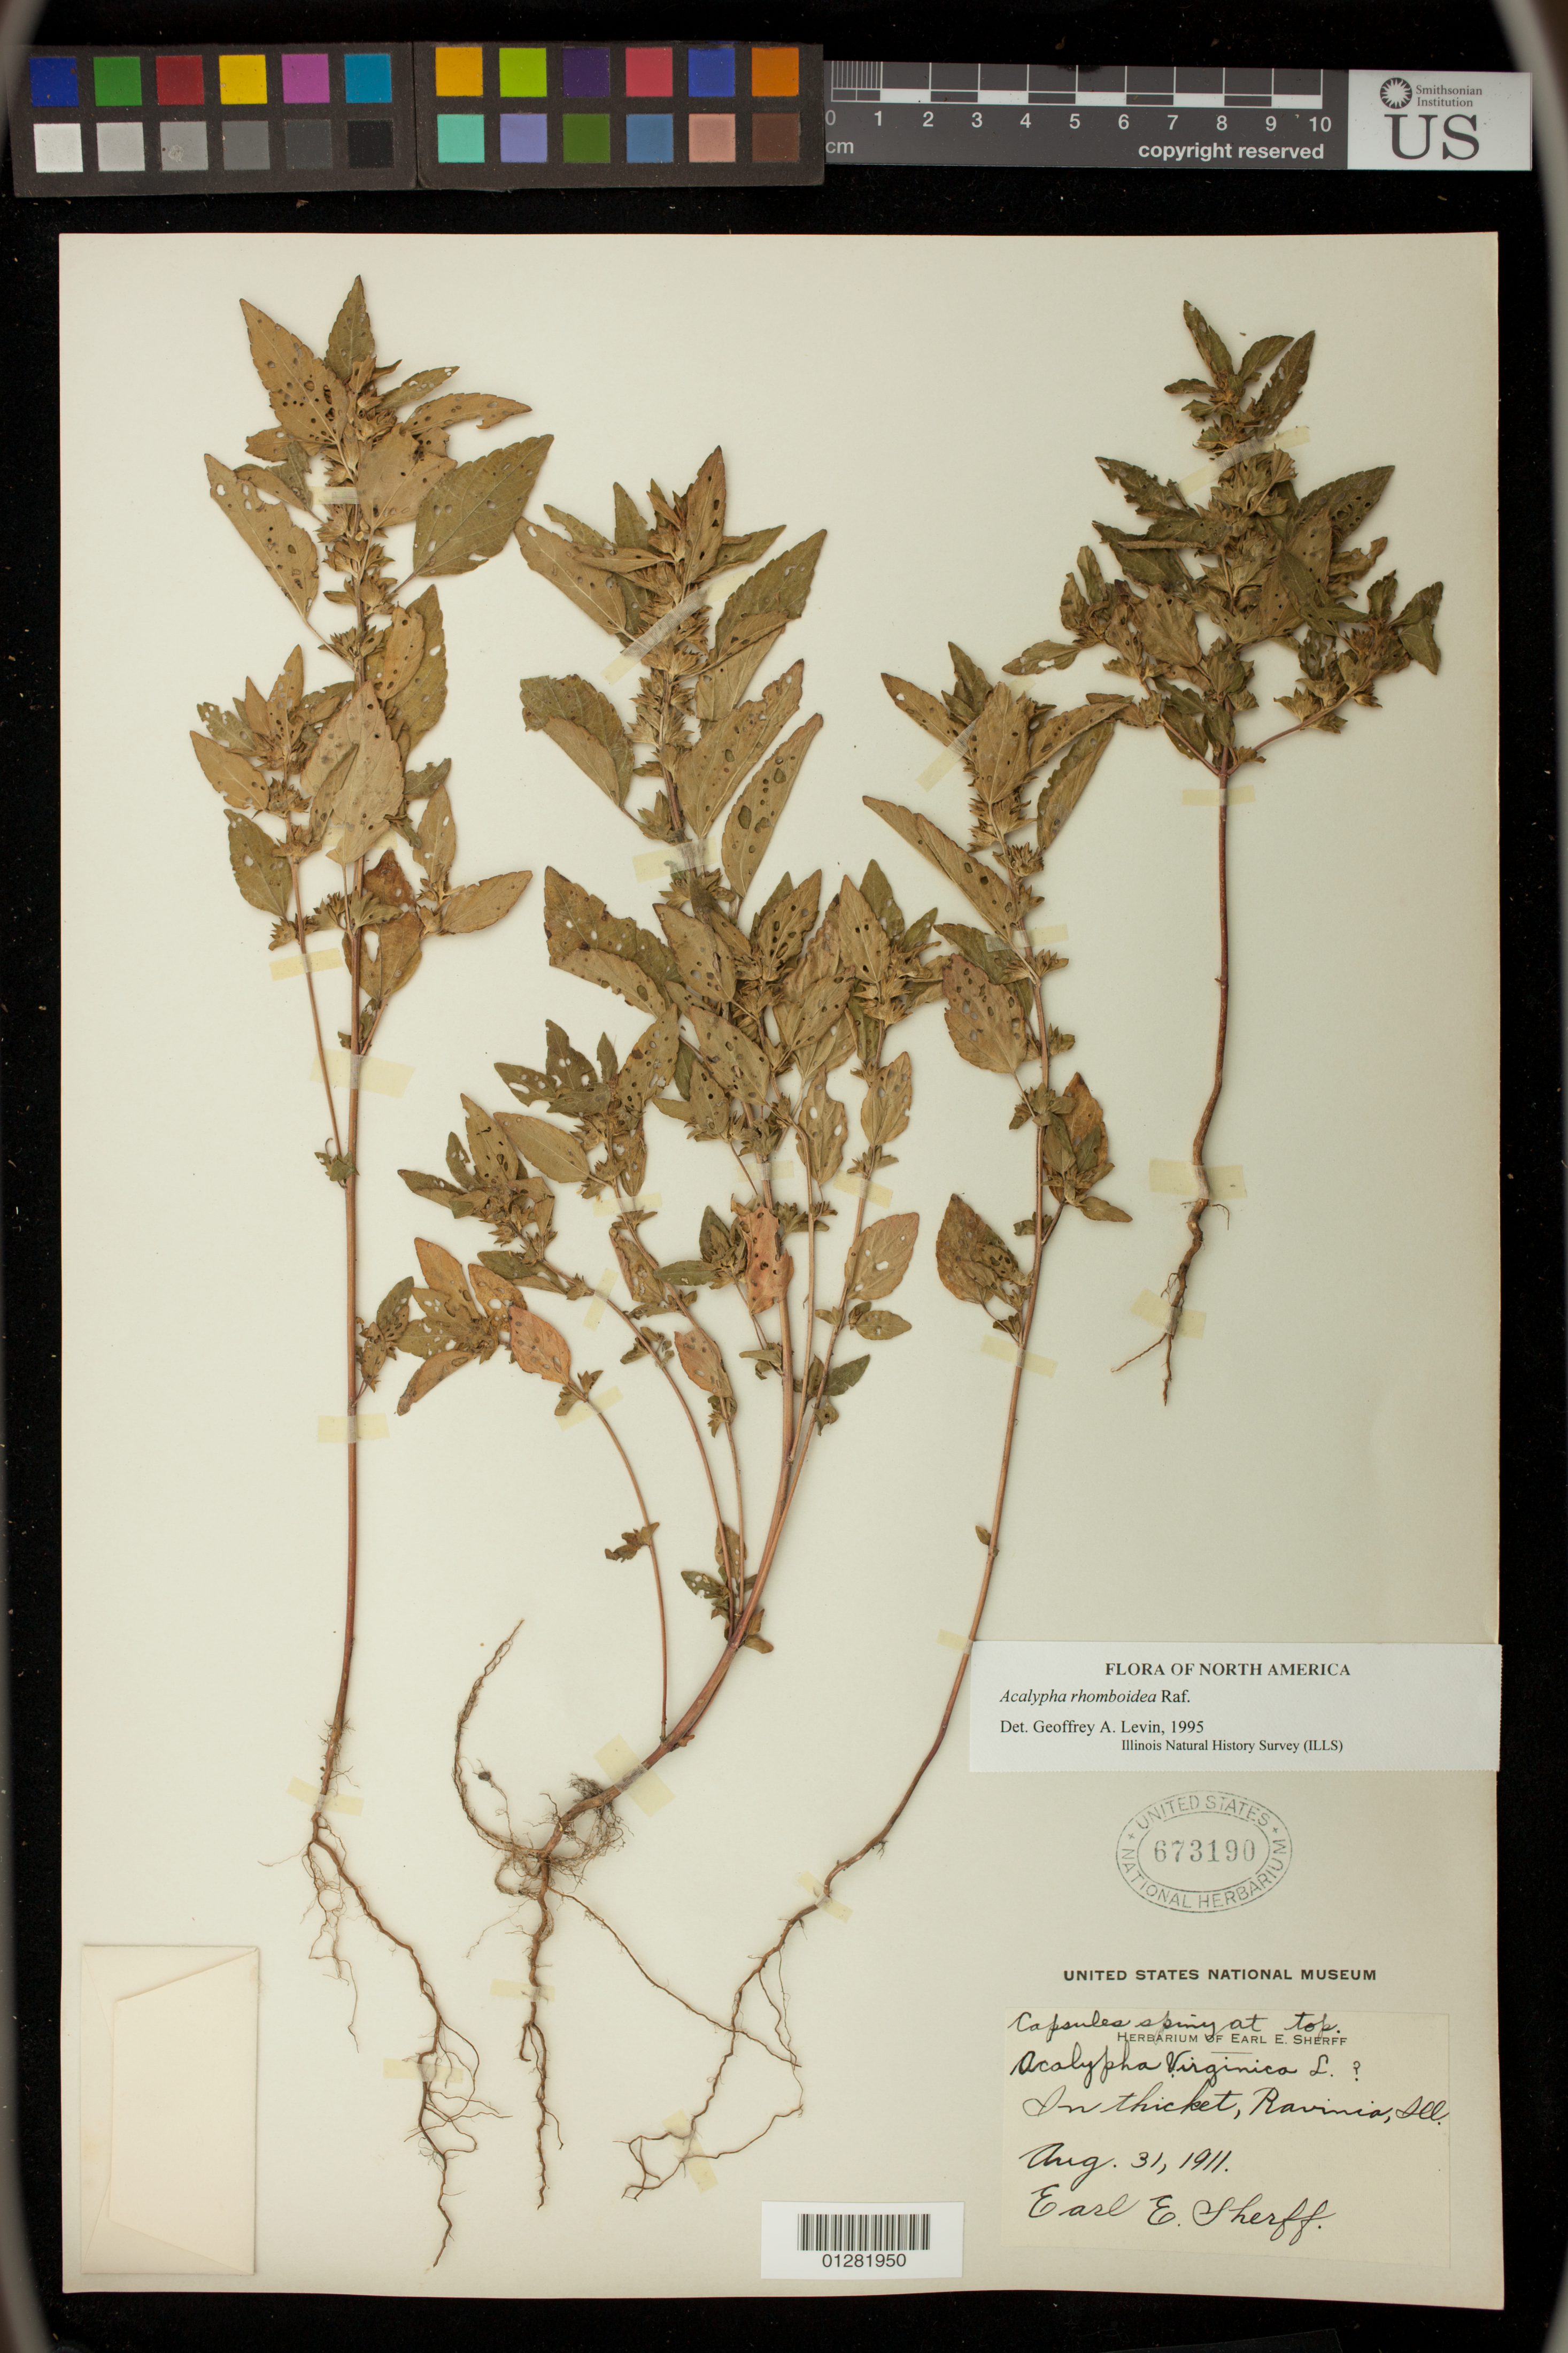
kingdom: Plantae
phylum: Tracheophyta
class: Magnoliopsida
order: Malpighiales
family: Euphorbiaceae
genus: Acalypha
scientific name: Acalypha rhomboidea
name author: Raf.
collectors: E. E. Sherff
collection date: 1911-08-31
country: United States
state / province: Illinois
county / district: Ravinia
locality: In the thicket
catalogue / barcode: US 673190